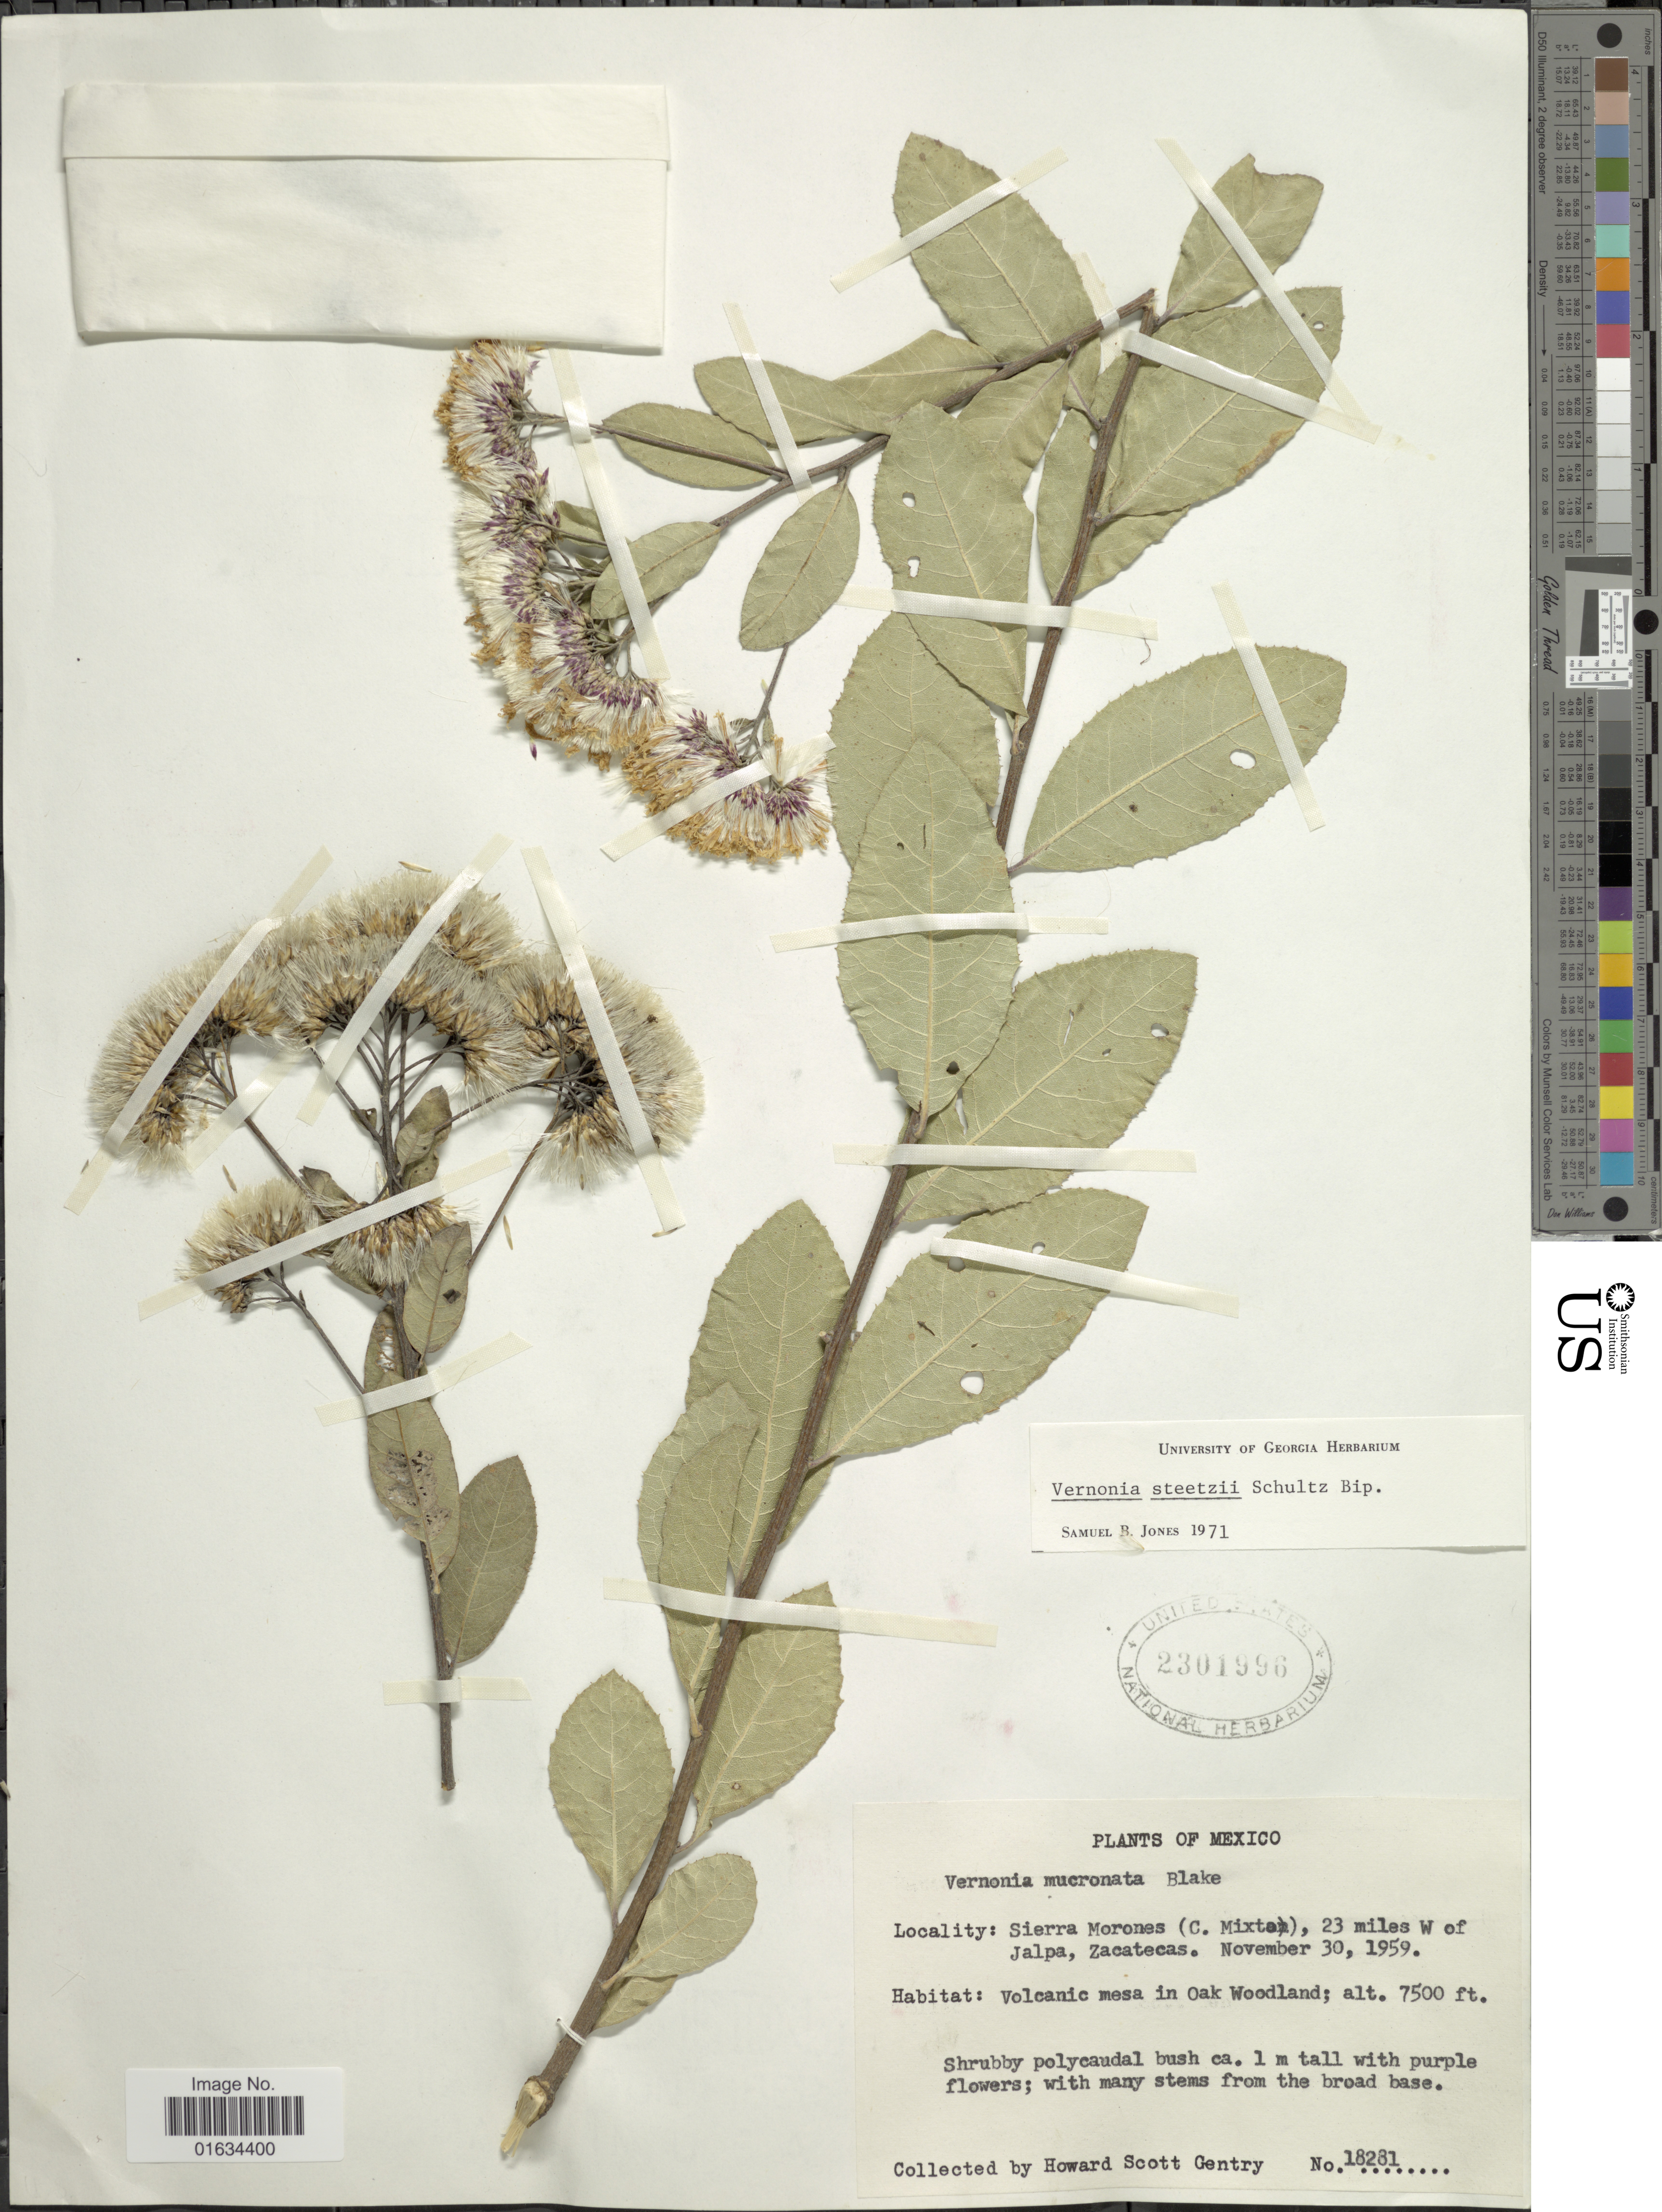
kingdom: Plantae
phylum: Tracheophyta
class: Magnoliopsida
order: Asterales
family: Asteraceae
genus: Critoniopsis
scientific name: Critoniopsis foliosa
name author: (Benth.) H. Rob.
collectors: H. S. Gentry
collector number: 18281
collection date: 1959-11-30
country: Mexico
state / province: Zacatecas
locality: Sierra Morones (C. Mixtan), 23 miles W of Jalpa [interpreted]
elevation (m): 2286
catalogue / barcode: US 2301996